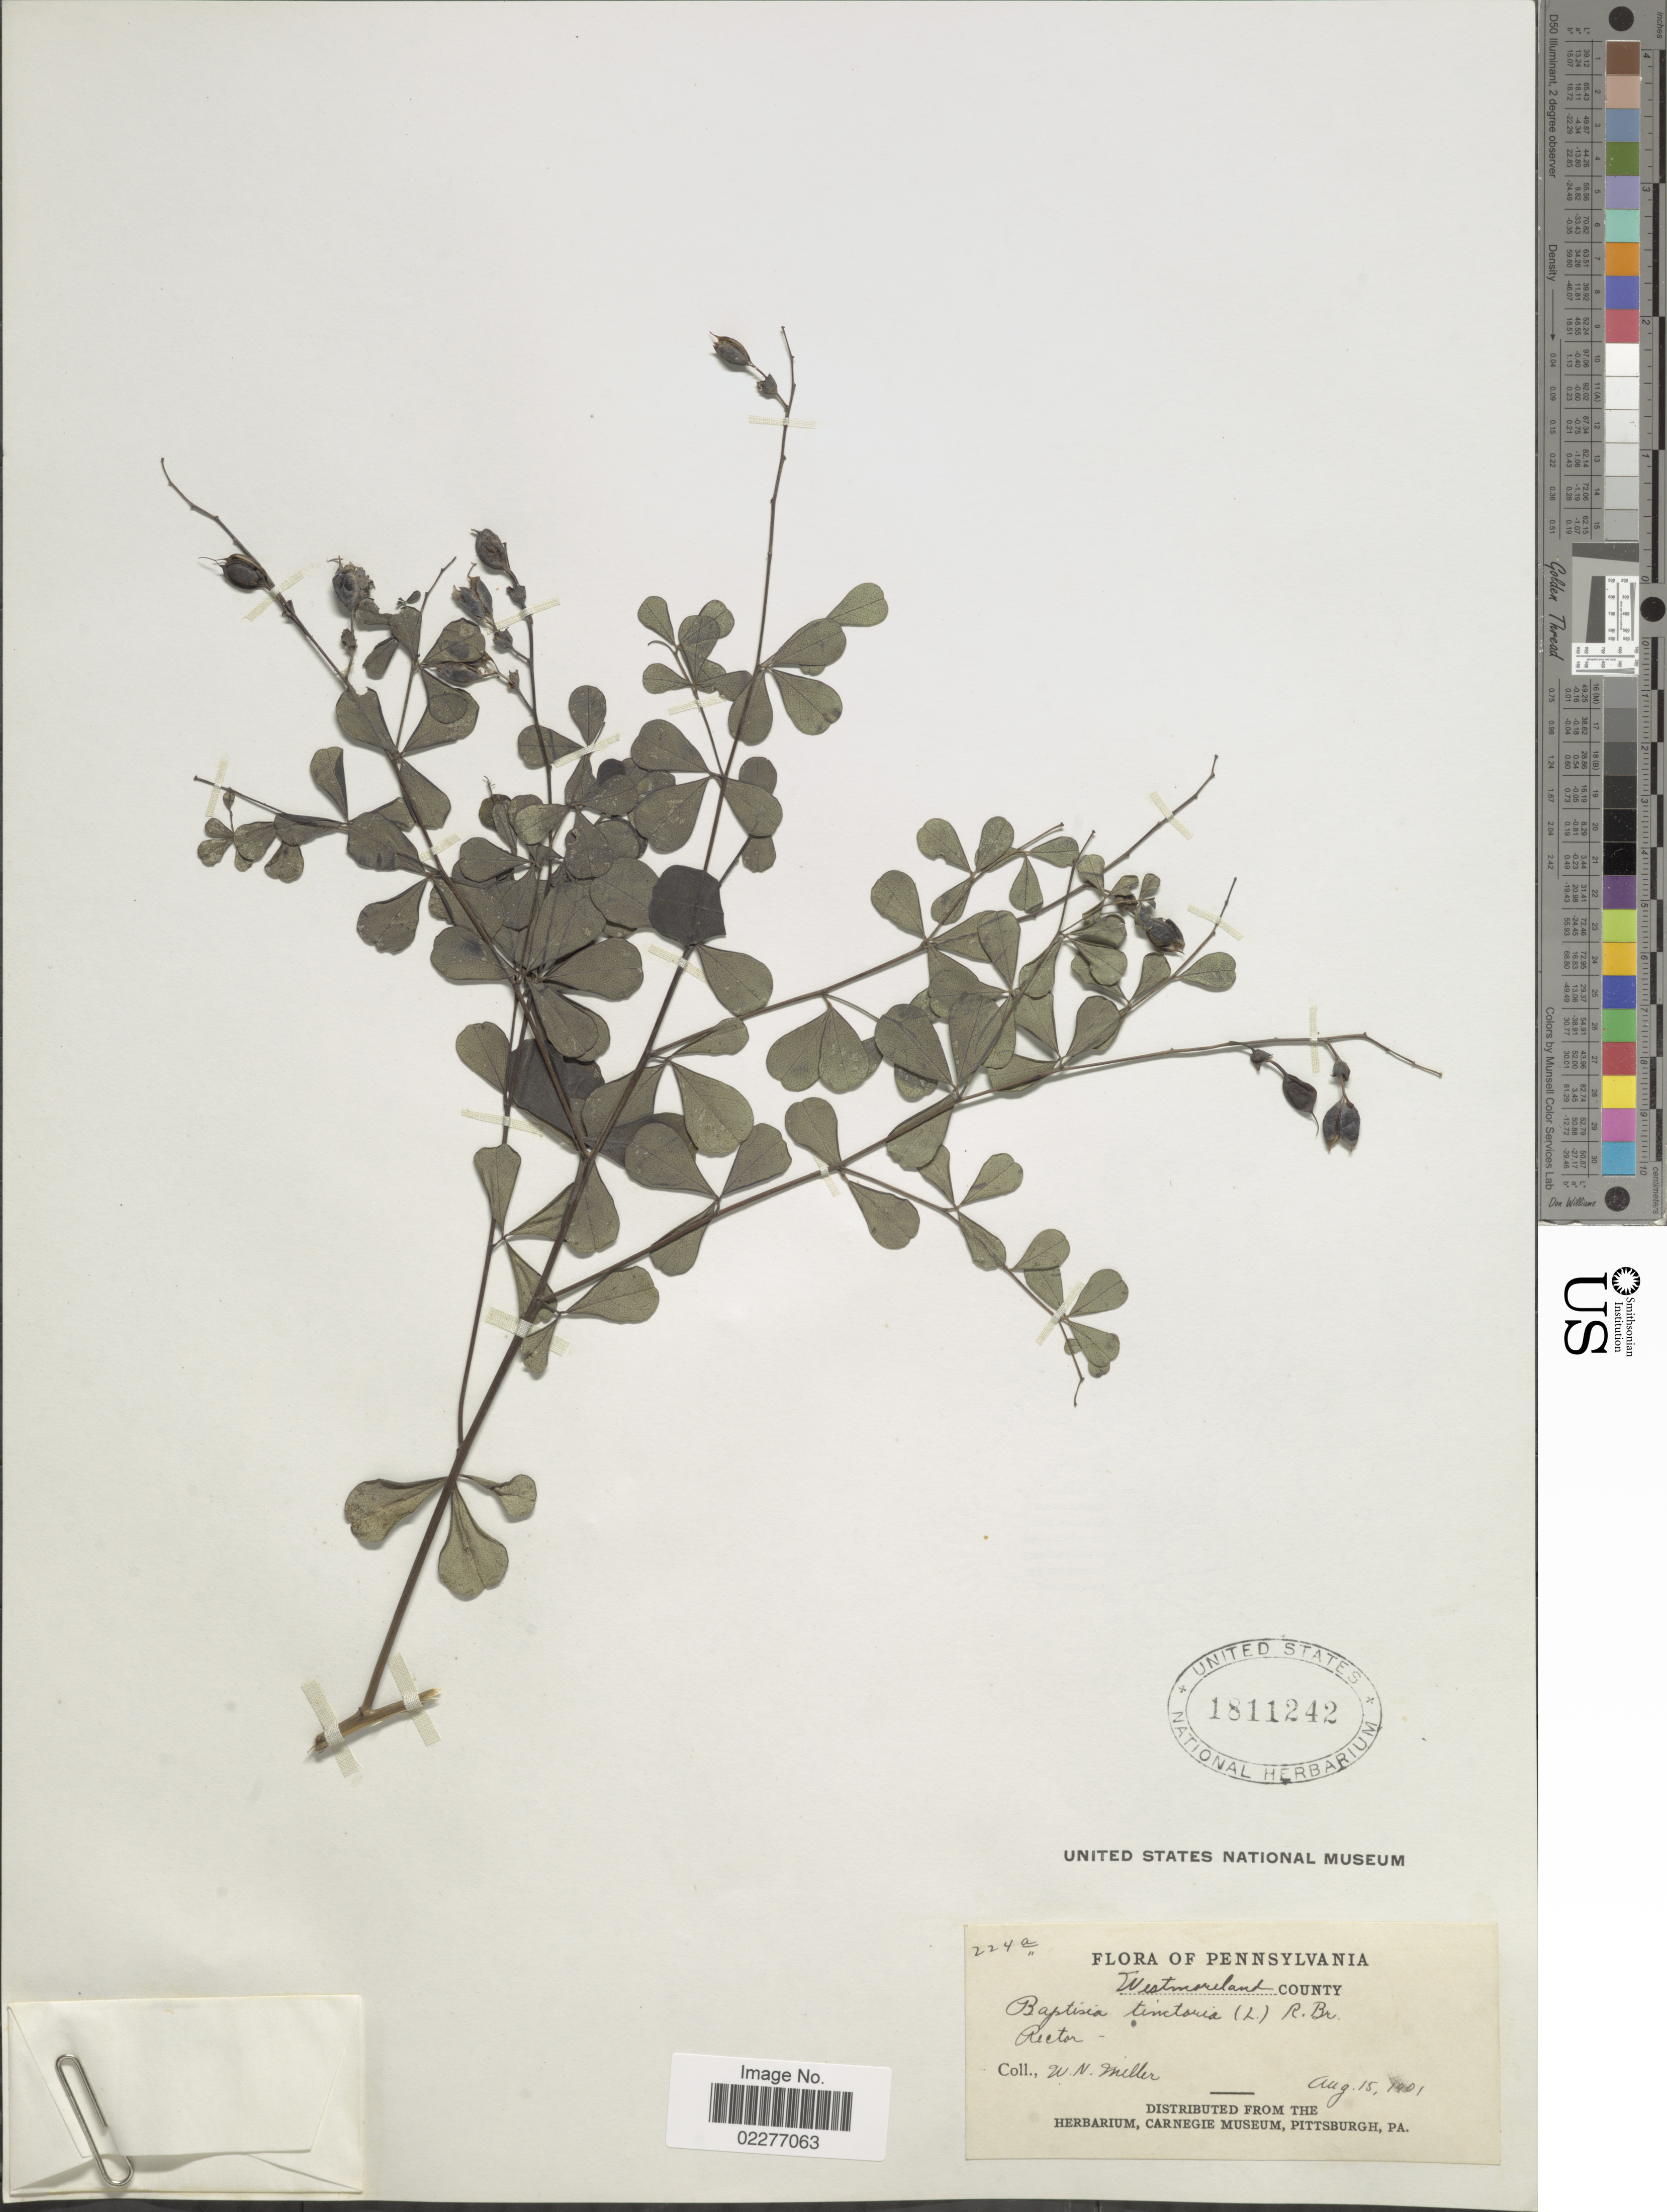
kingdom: Plantae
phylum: Tracheophyta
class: Magnoliopsida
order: Fabales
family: Fabaceae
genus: Baptisia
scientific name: Baptisia tinctoria var. crebra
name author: Fernald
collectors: W. Miller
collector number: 224a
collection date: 1901-08-15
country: United States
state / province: Pennsylvania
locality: Westmoreland County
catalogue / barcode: US 1811242